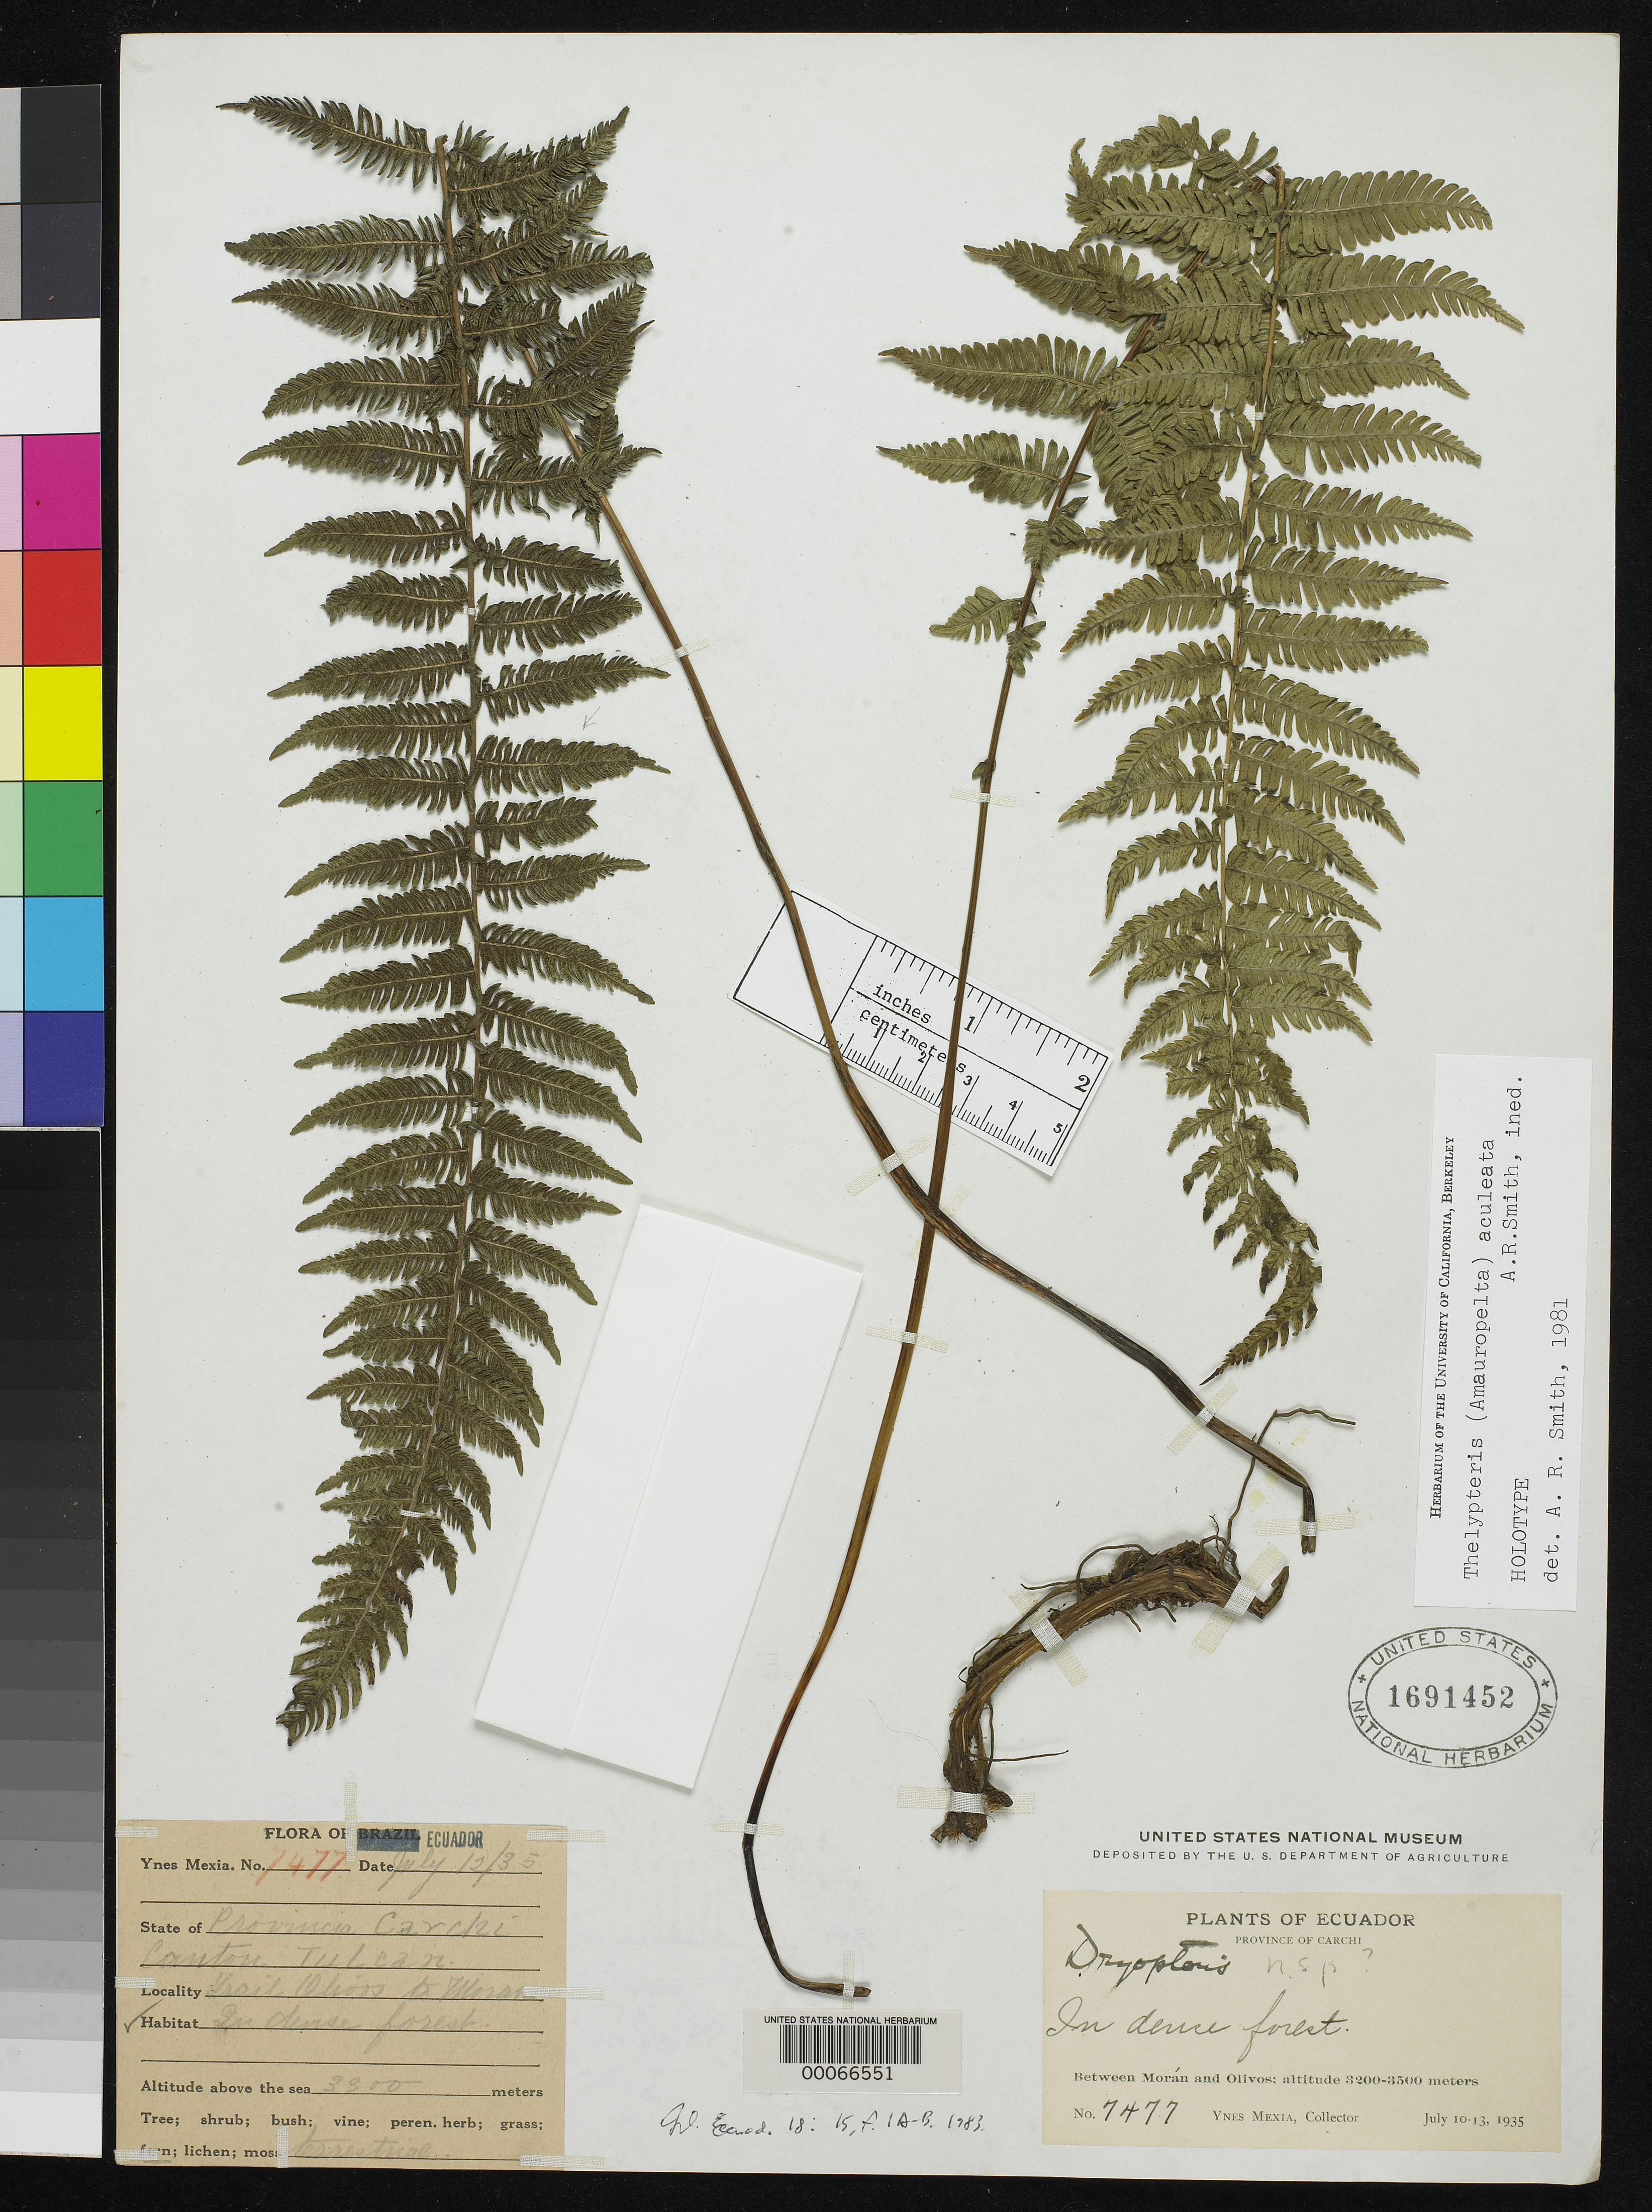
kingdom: Plantae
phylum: Tracheophyta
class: Polypodiopsida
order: Polypodiales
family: Thelypteridaceae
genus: Thelypteris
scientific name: Thelypteris aculeata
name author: A.R. Sm.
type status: Holotype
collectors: Y. Mexia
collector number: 7477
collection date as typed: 10 Jul 1935 to 13 Jul 1935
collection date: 1935-07-10/1935-07-13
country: Ecuador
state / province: Carchi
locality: Between Moran and Olivos.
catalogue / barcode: US 1691452